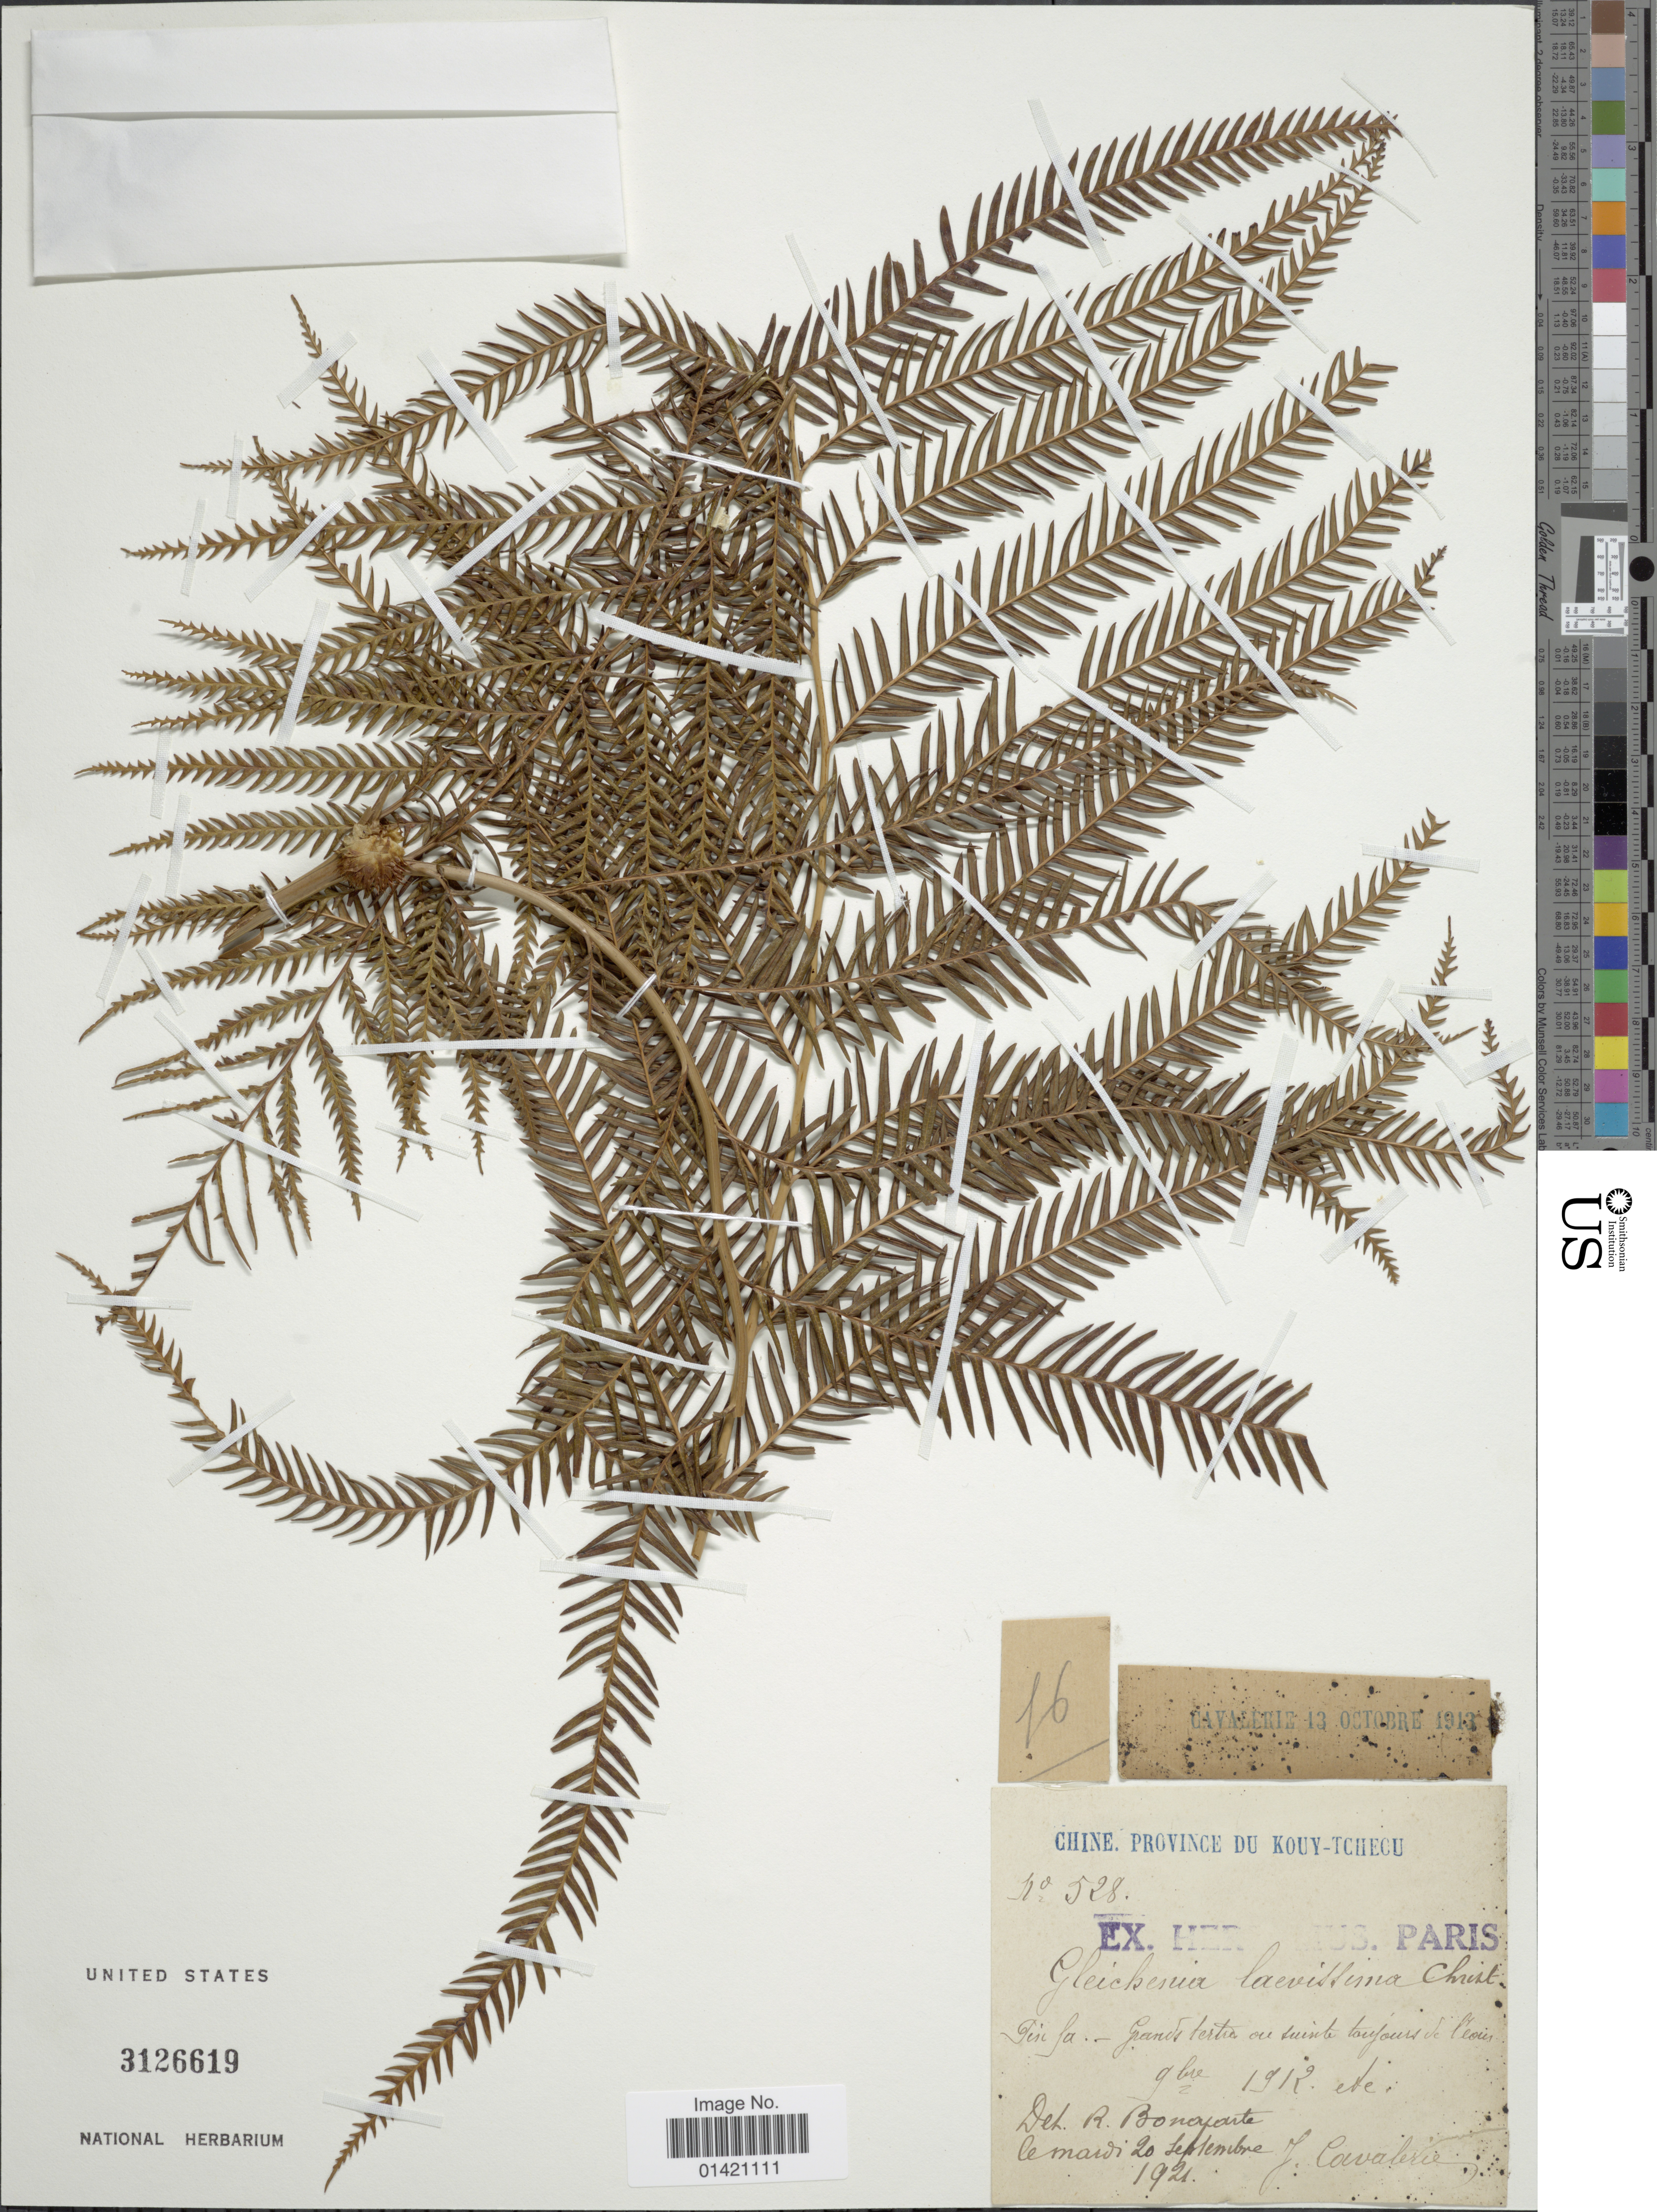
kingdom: Plantae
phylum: Tracheophyta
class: Polypodiopsida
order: Gleicheniales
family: Gleicheniaceae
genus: Diplopterygium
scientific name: Diplopterygium laevissimum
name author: (Christ) Nakai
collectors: J. Cavalerie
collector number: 528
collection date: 1913-11-13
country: China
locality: Province du Kouy-Tchecu. Sin fa. [interpreted]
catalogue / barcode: US 3126619